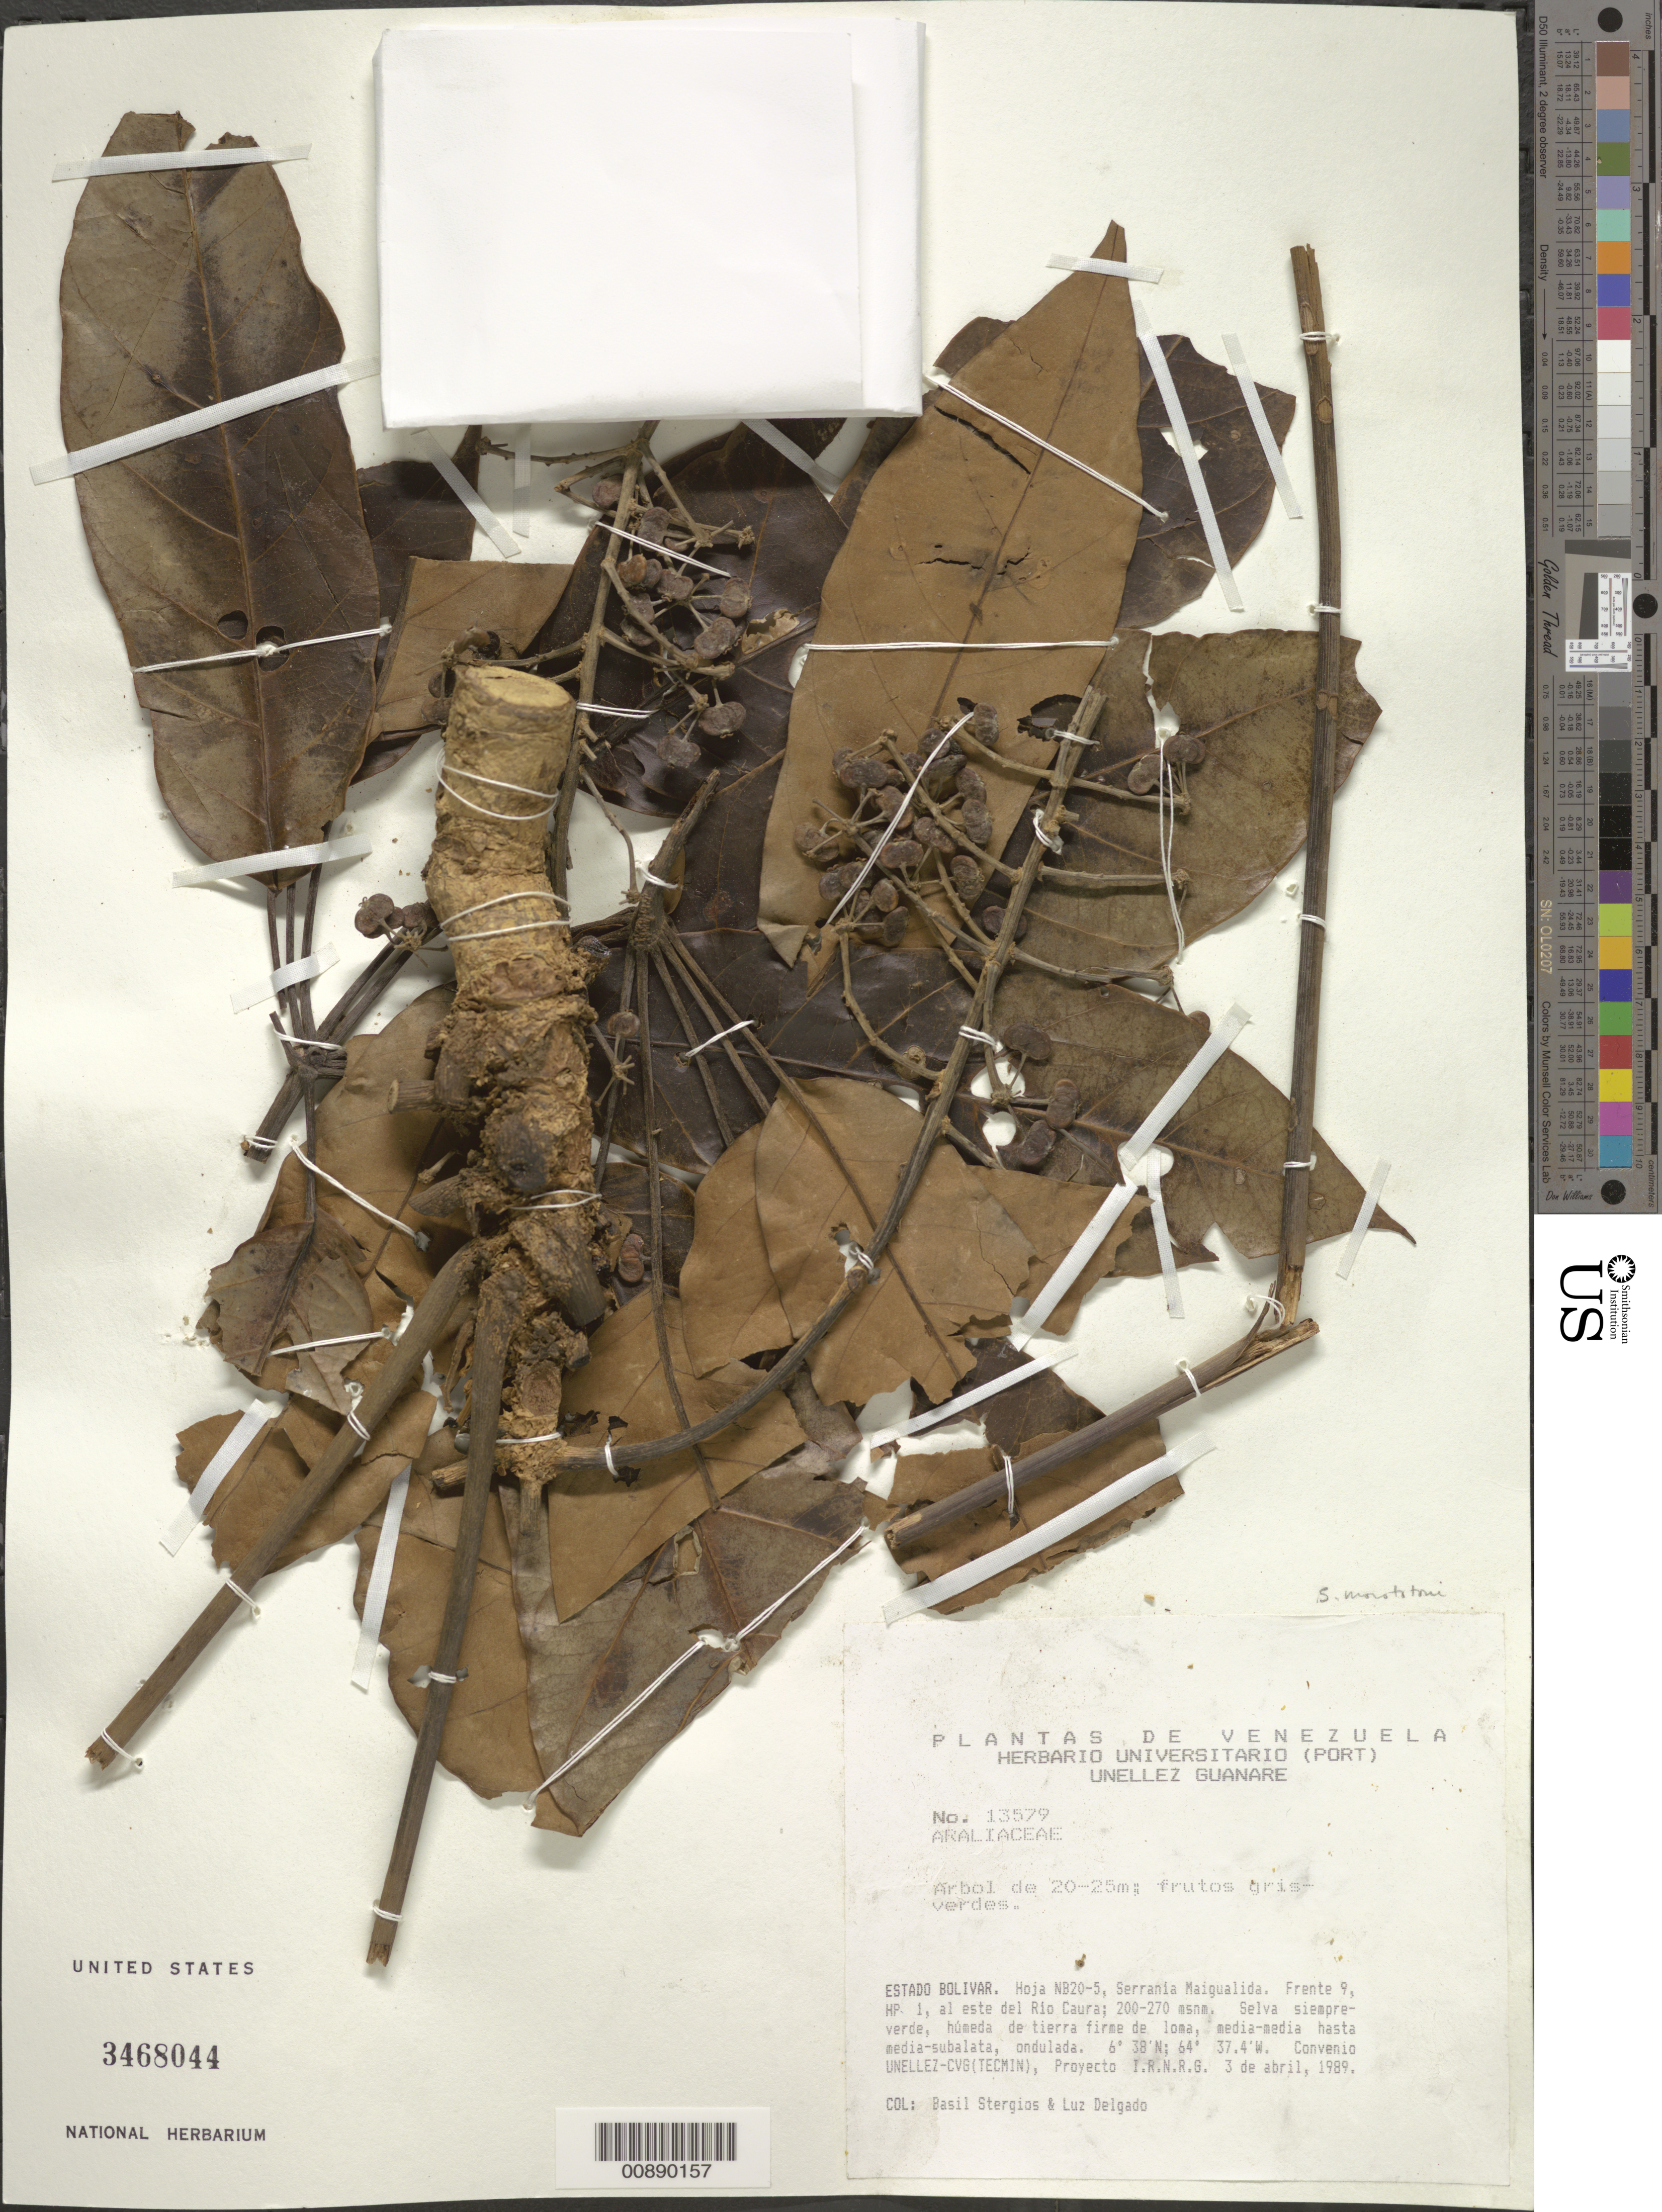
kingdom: Plantae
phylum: Tracheophyta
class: Magnoliopsida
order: Apiales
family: Araliaceae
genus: Schefflera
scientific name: Schefflera morototoni (Aubl.) Maguire, Steyerm. & Frodin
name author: (Aubl.) Maguire et al.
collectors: B. G. Stergios & L. Delgado V.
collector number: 13579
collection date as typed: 3-Apr-89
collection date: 1989-04-03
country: Venezuela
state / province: Bolívar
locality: Serrania Maigualida, E del río Caura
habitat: Selva siempre-verde, húmeda de tierra firme de loma, media-media hasta media-subalata, ondulada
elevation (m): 200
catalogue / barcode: US 3468044